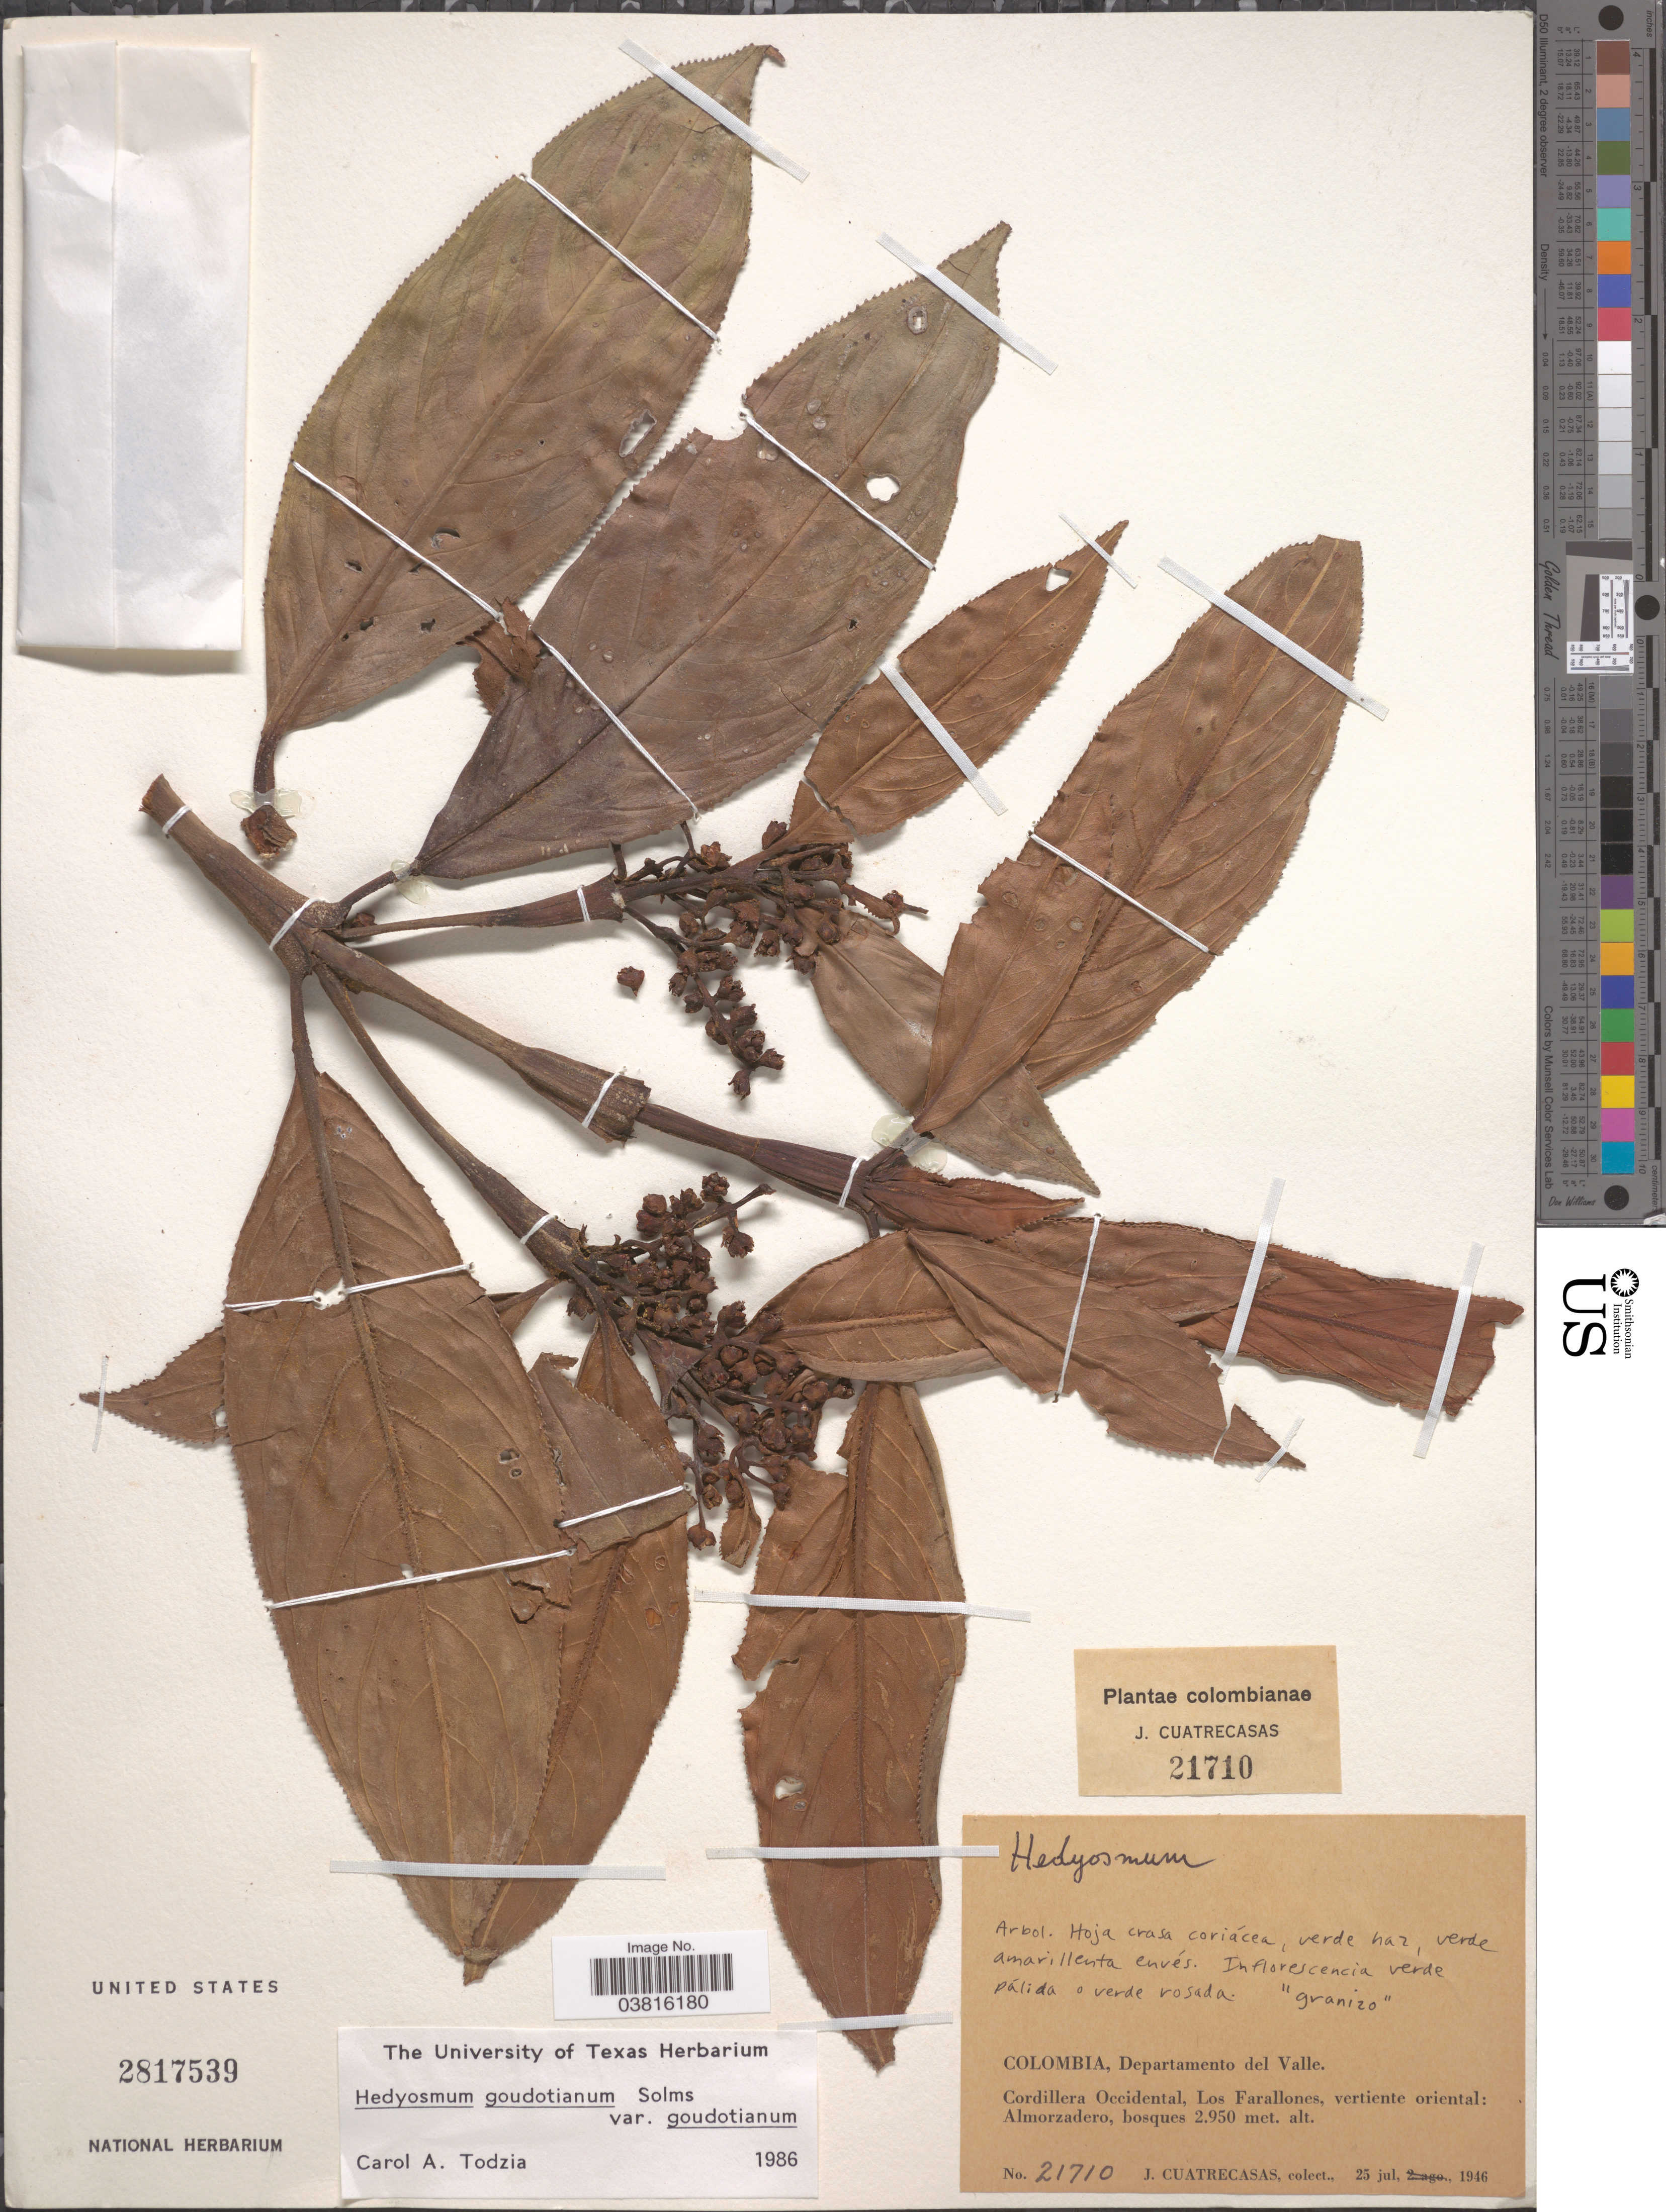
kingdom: Plantae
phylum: Tracheophyta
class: Magnoliopsida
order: Chloranthales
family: Chloranthaceae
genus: Hedyosmum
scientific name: Hedyosmum goudotianum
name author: Solms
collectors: J. Cuatrecasas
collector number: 21710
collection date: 1946-07-25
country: Colombia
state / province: Valle del Cauca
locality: Departamento del Valle. Cordillera Occidental, Los Farallones, vertiente oriental: Almorzadero.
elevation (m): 2950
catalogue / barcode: US 2817539